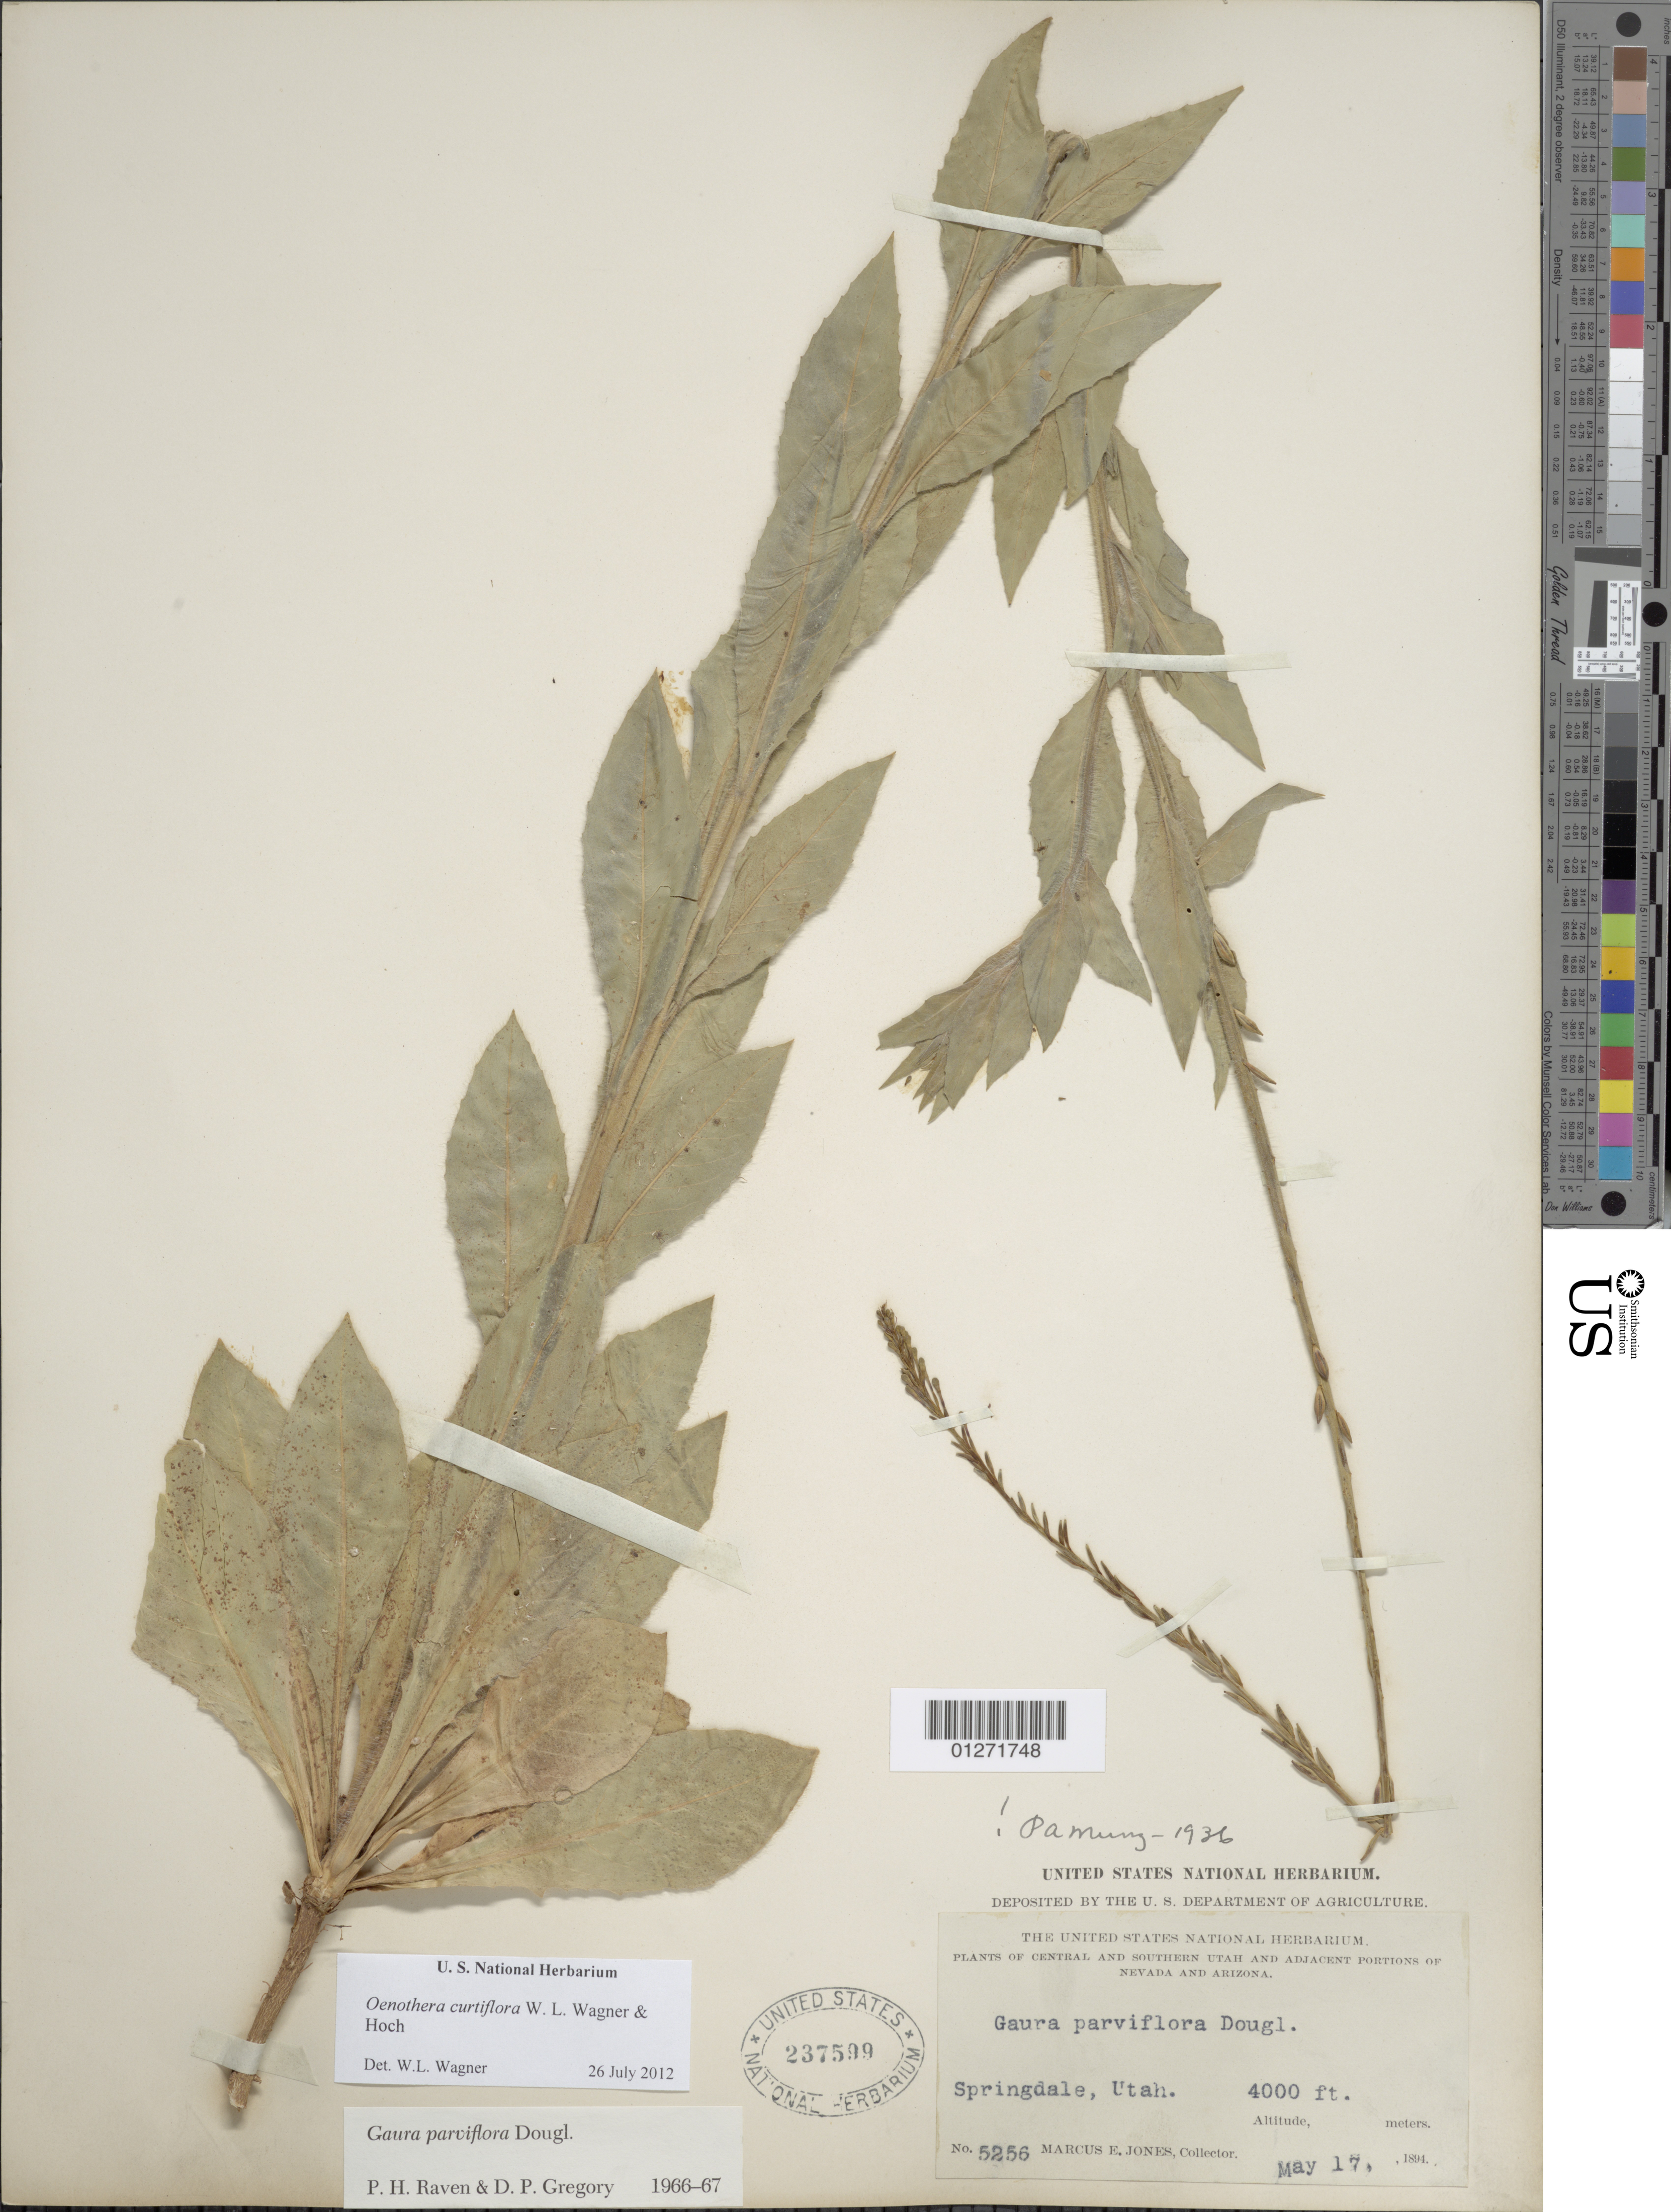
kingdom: Plantae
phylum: Tracheophyta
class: Magnoliopsida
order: Myrtales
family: Onagraceae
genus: Oenothera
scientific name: Oenothera curtiflora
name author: W.L. Wagner & Hoch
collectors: M. E. Jones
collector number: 5256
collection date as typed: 17 May 1894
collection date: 1894-05-17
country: United States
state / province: Utah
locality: Springdale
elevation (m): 1220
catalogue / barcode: US 237599